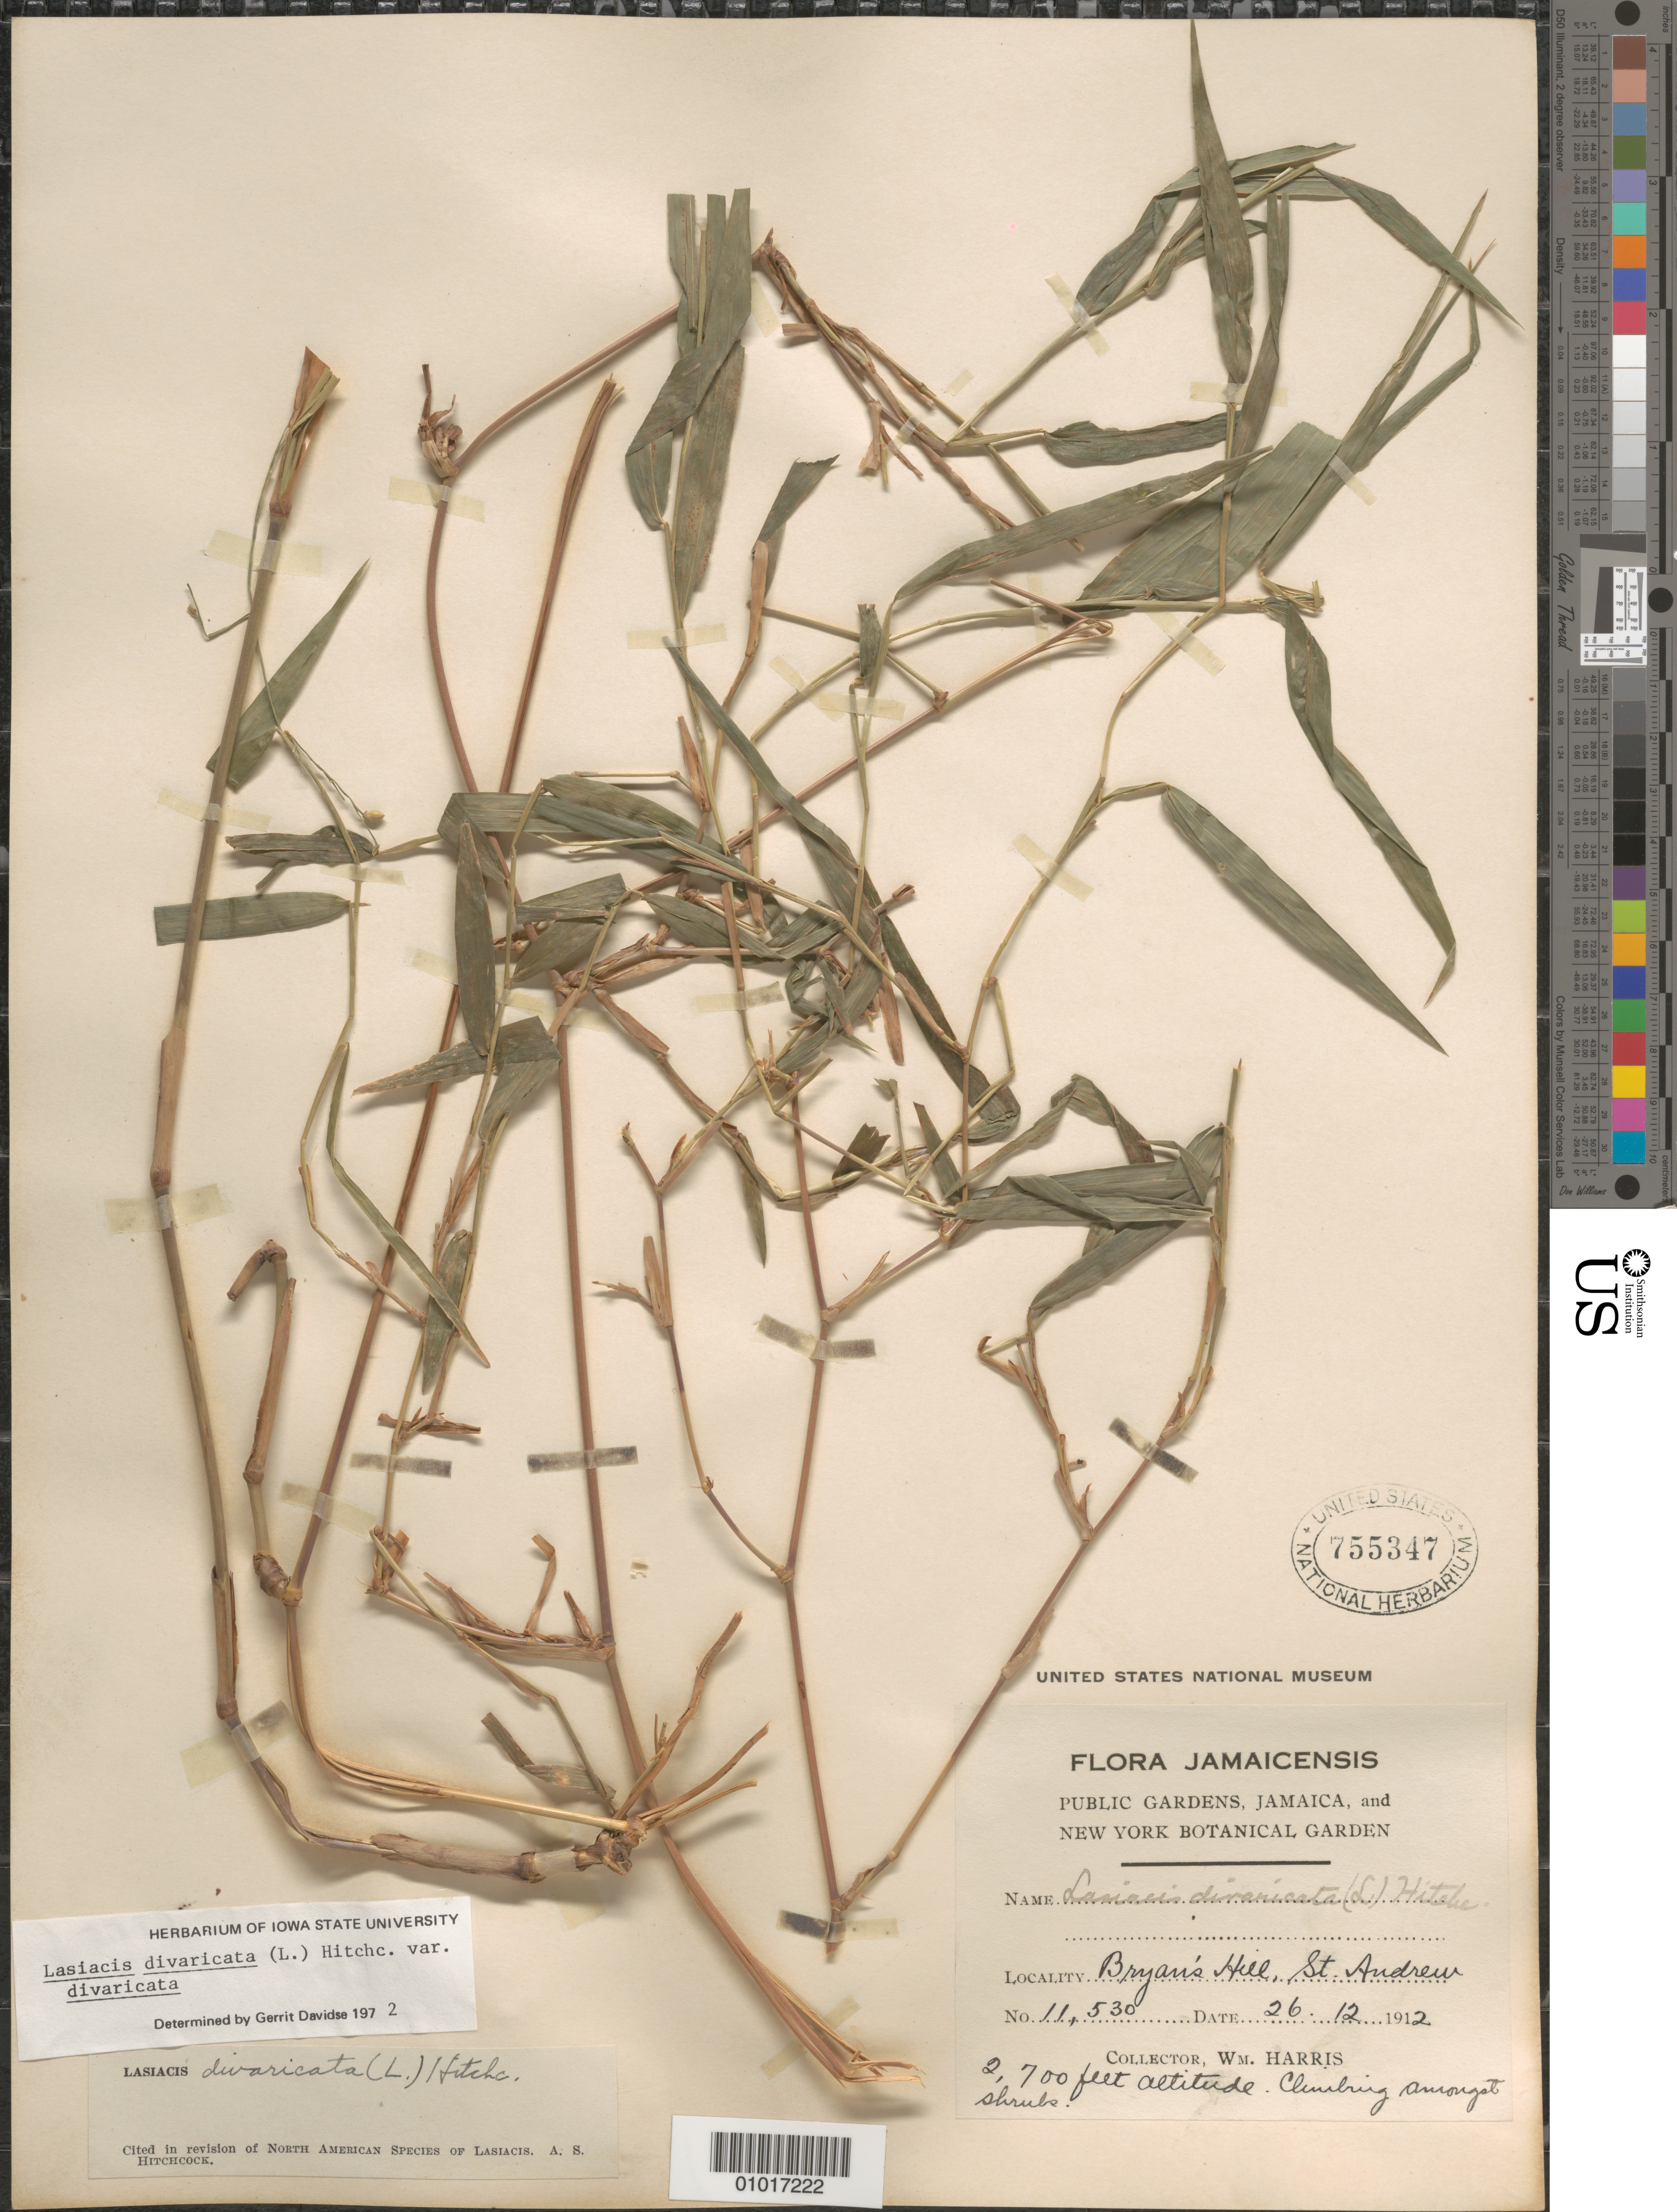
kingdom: Plantae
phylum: Tracheophyta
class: Liliopsida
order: Poales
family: Poaceae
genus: Lasiacis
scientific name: Lasiacis divaricata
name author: (L.) Hitchc.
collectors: W. H. Harris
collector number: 11530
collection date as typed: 26 Dec 1912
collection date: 1912-12-26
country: Jamaica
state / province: Saint Andrew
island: Jamaica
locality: Bryan's Hill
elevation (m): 823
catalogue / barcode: US 755347